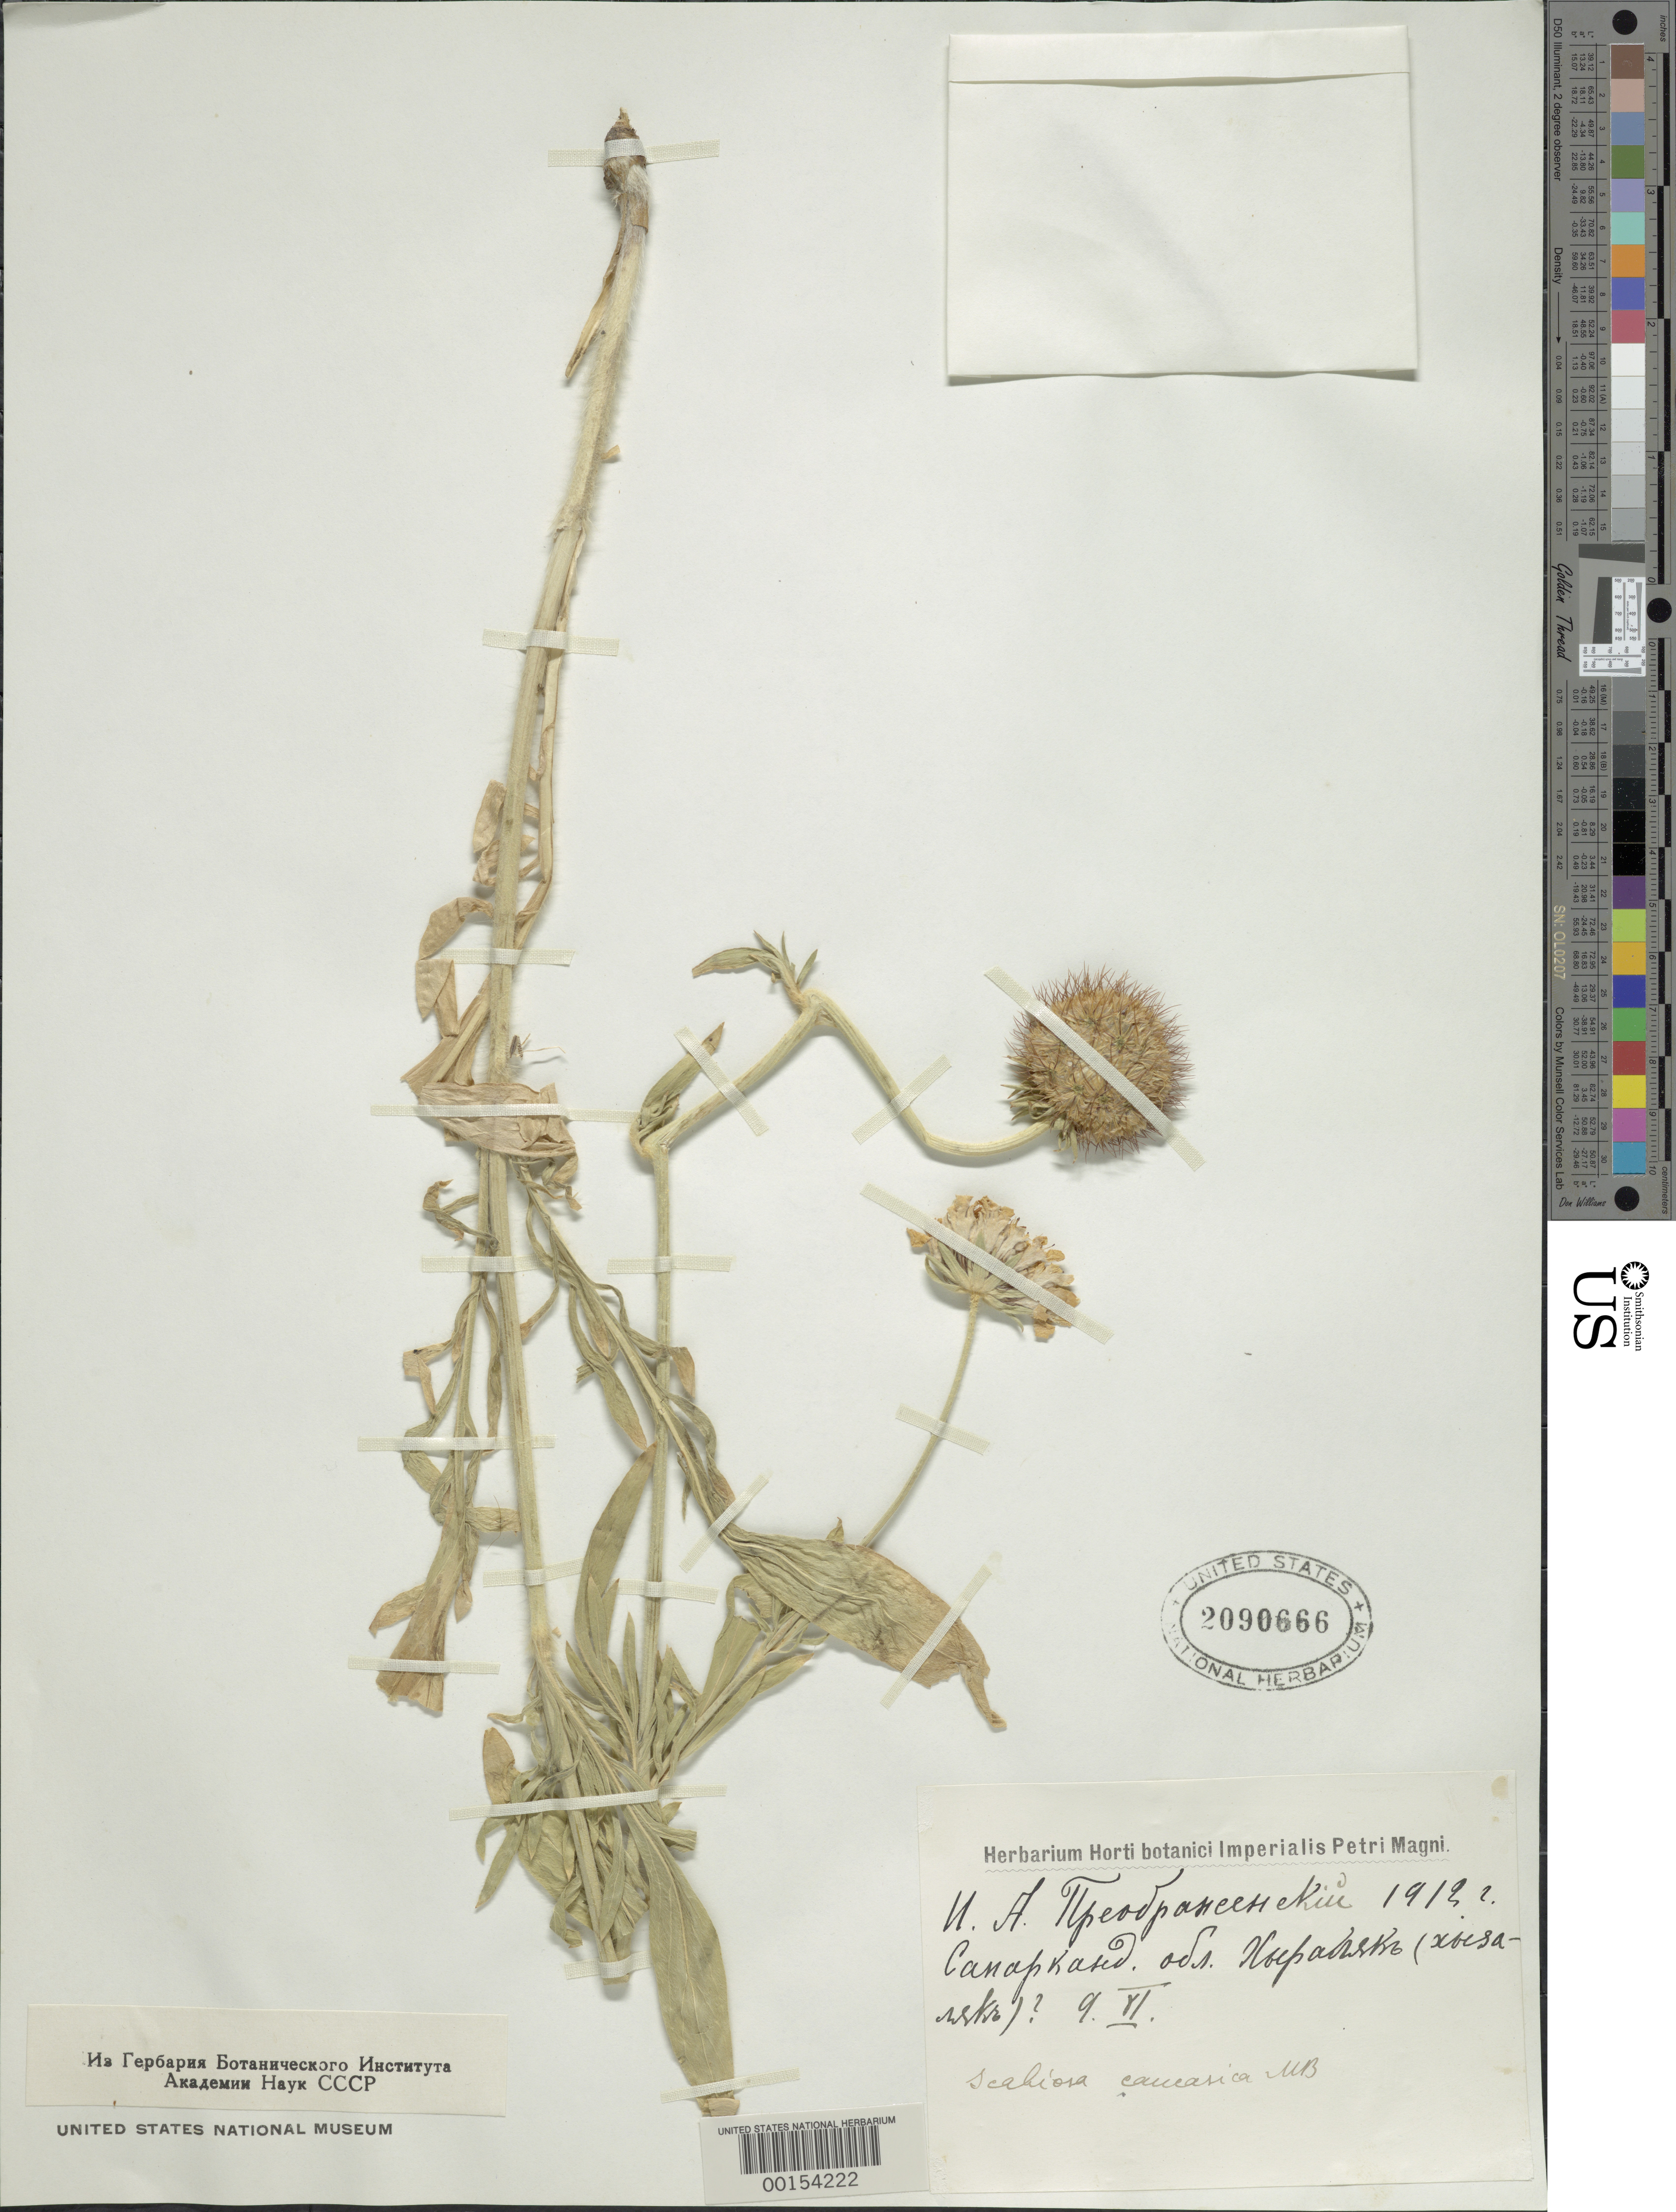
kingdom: Plantae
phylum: Tracheophyta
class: Magnoliopsida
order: Dipsacales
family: Caprifoliaceae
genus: Scabiosa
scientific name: Scabiosa caucasica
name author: M. Bieb.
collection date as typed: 09 Jun 1912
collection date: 1912-06-09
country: Russian Federation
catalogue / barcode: US 2090666